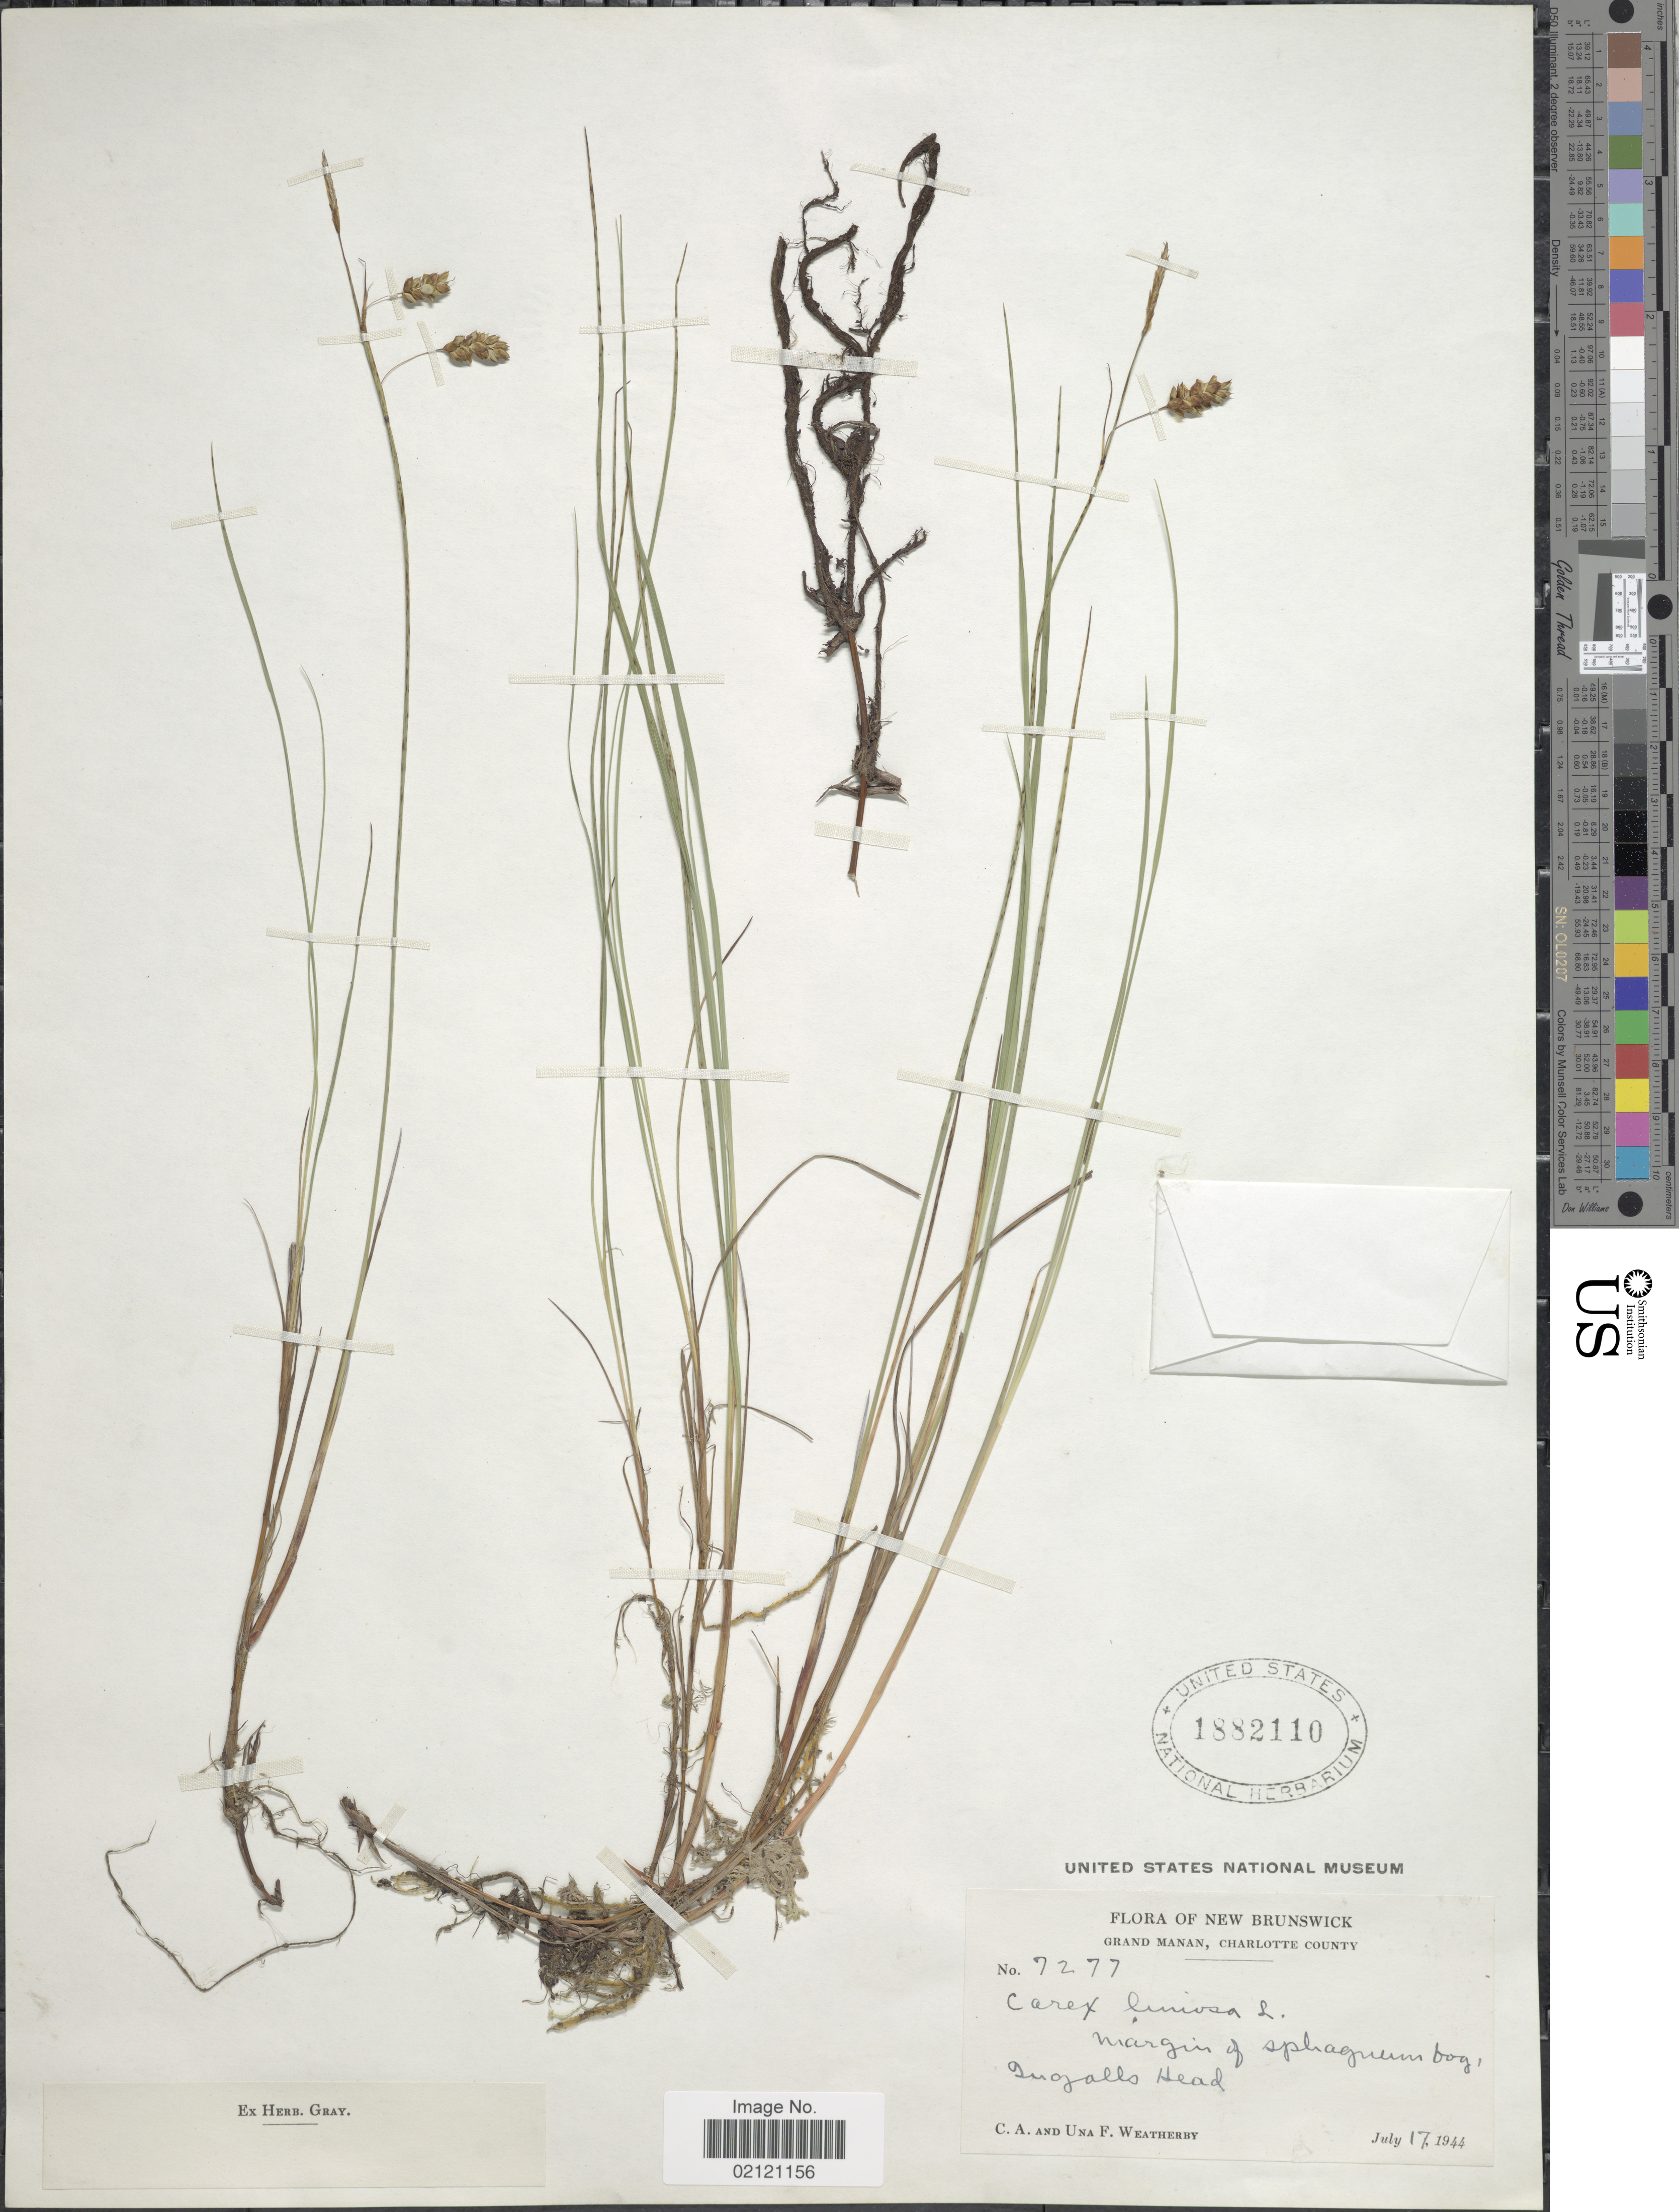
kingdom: Plantae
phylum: Tracheophyta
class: Liliopsida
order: Poales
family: Cyperaceae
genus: Carex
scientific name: Carex limosa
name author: L.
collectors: C. A. Weatherby & U. Weatherby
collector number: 7277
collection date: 1944-07-17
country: Canada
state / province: New Brunswick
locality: Grand Manan, Charlotte County, Ingalls Head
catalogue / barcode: US 1882110